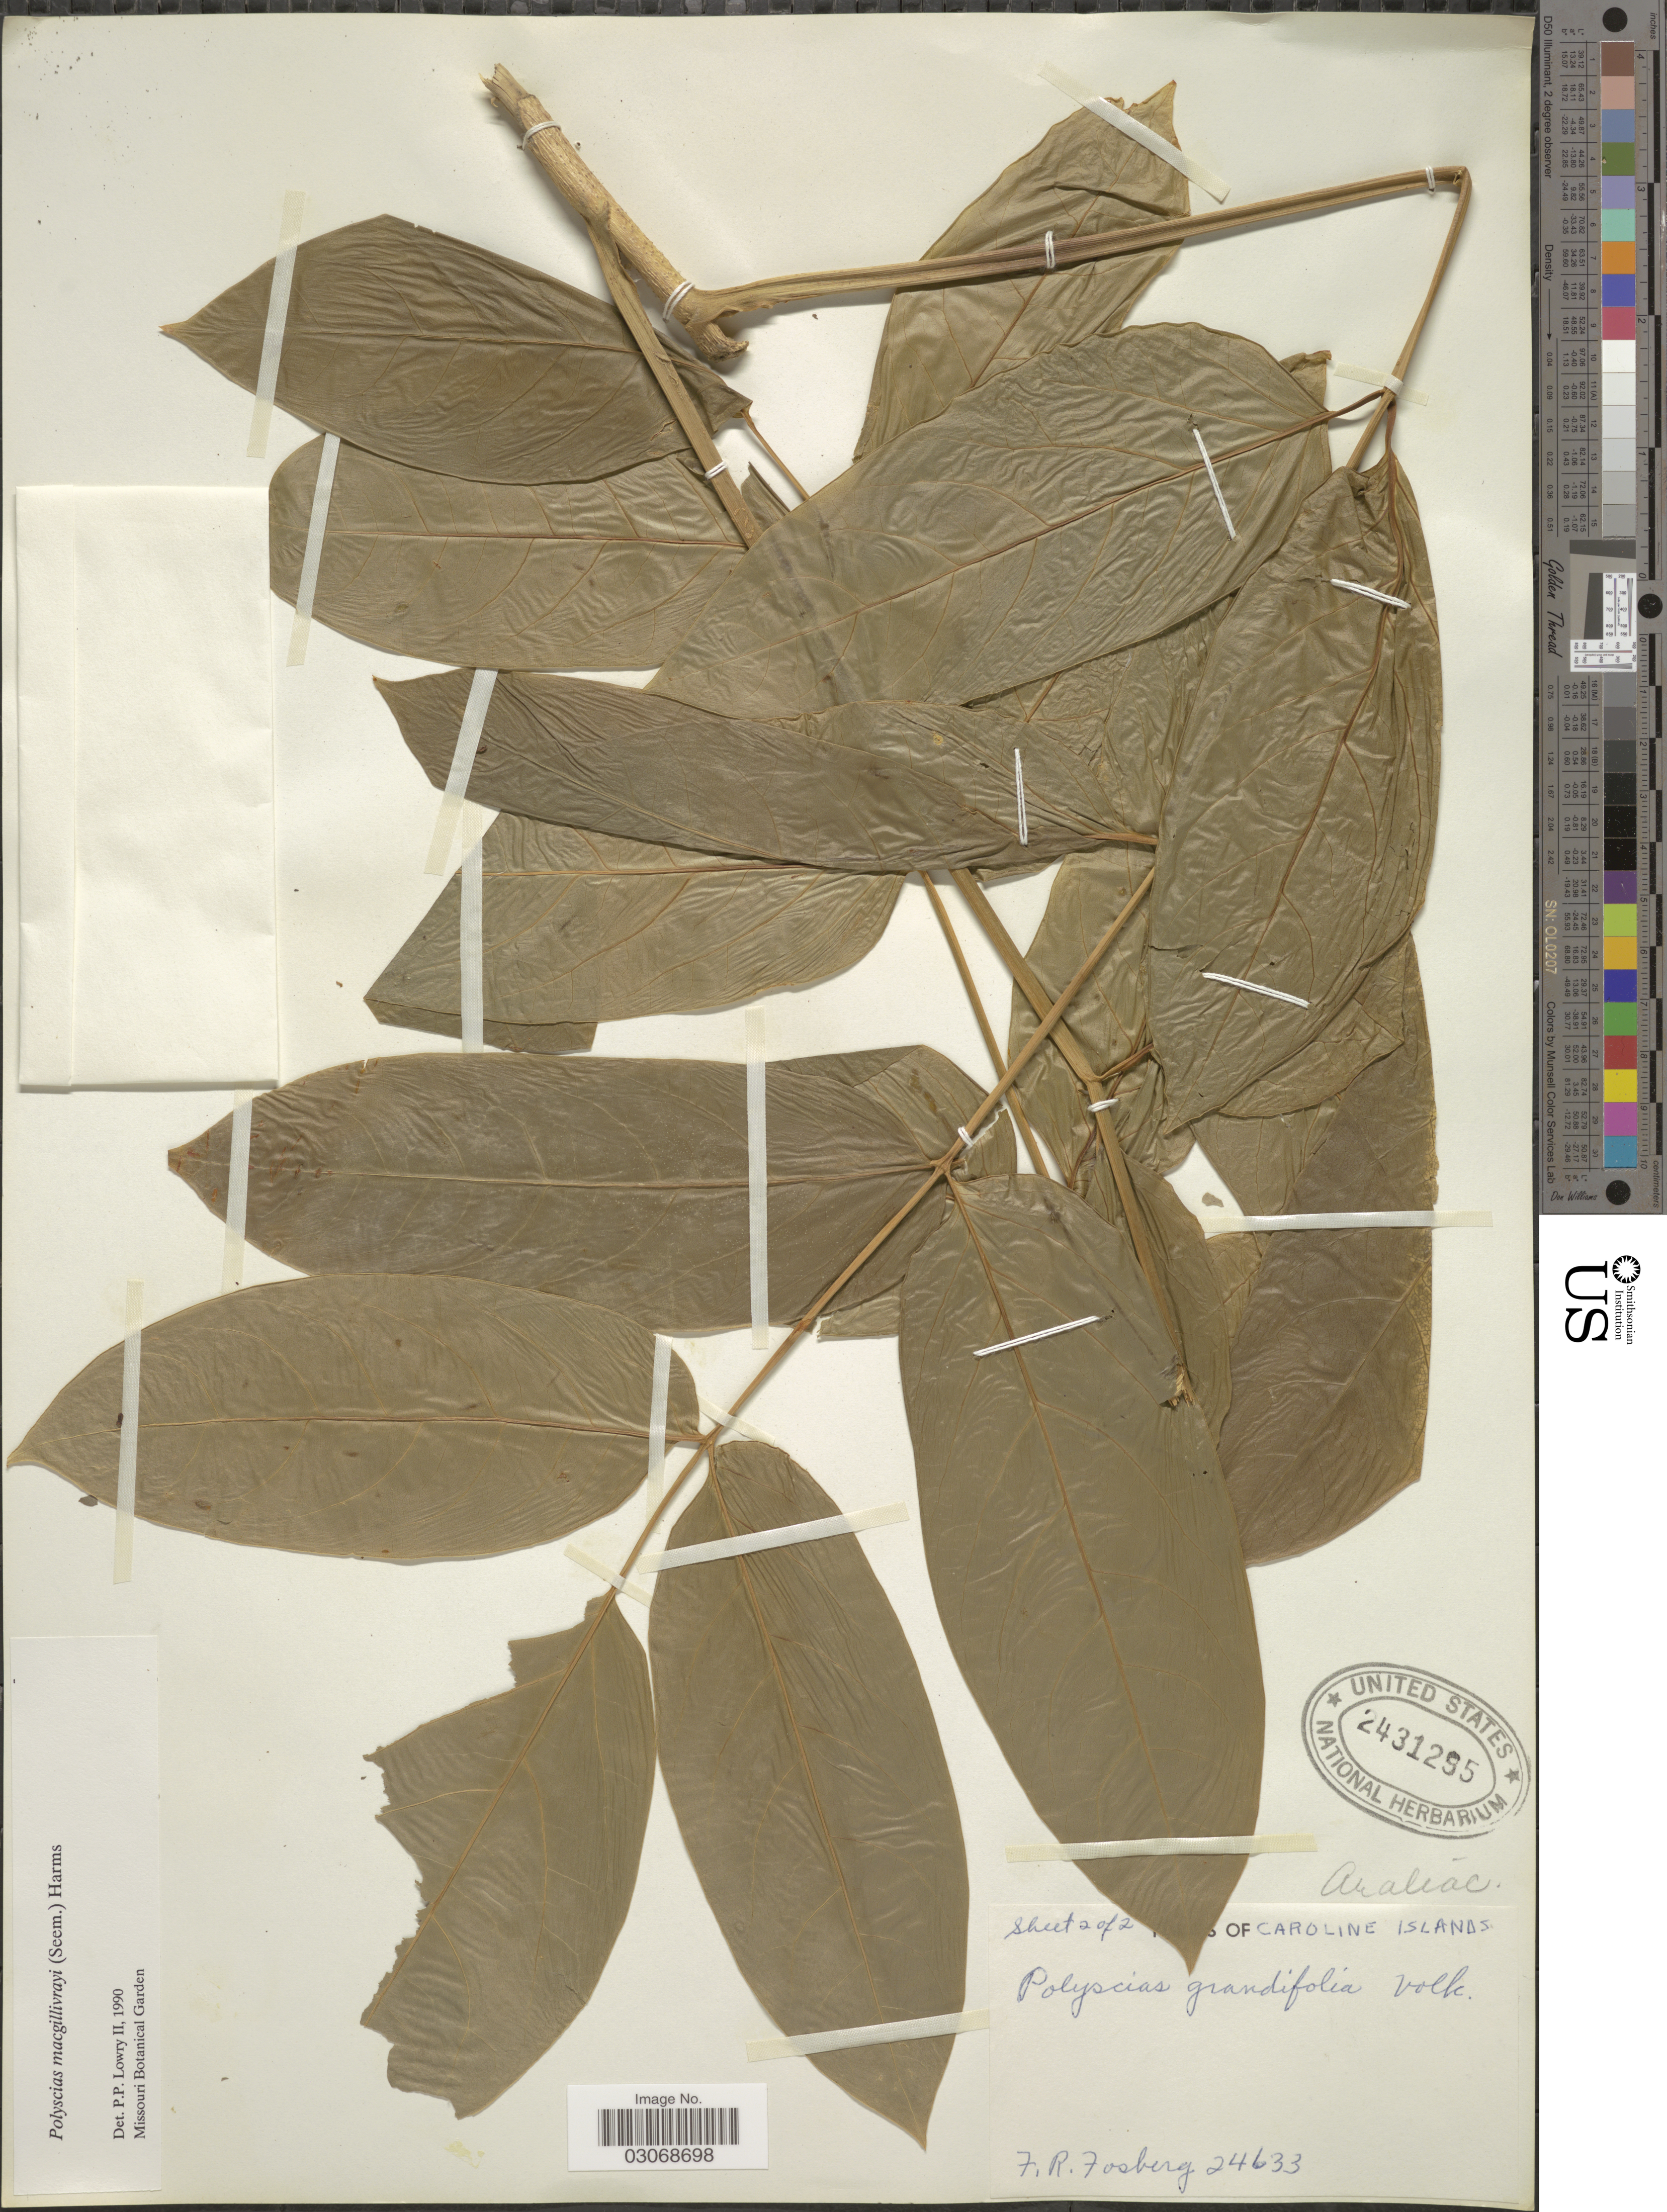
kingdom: Plantae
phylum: Tracheophyta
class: Magnoliopsida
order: Apiales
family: Araliaceae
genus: Polyscias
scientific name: Polyscias macgillivrayi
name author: Harms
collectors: F. R. Fosberg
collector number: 24633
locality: Caroline Islands.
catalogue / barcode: US 2431295